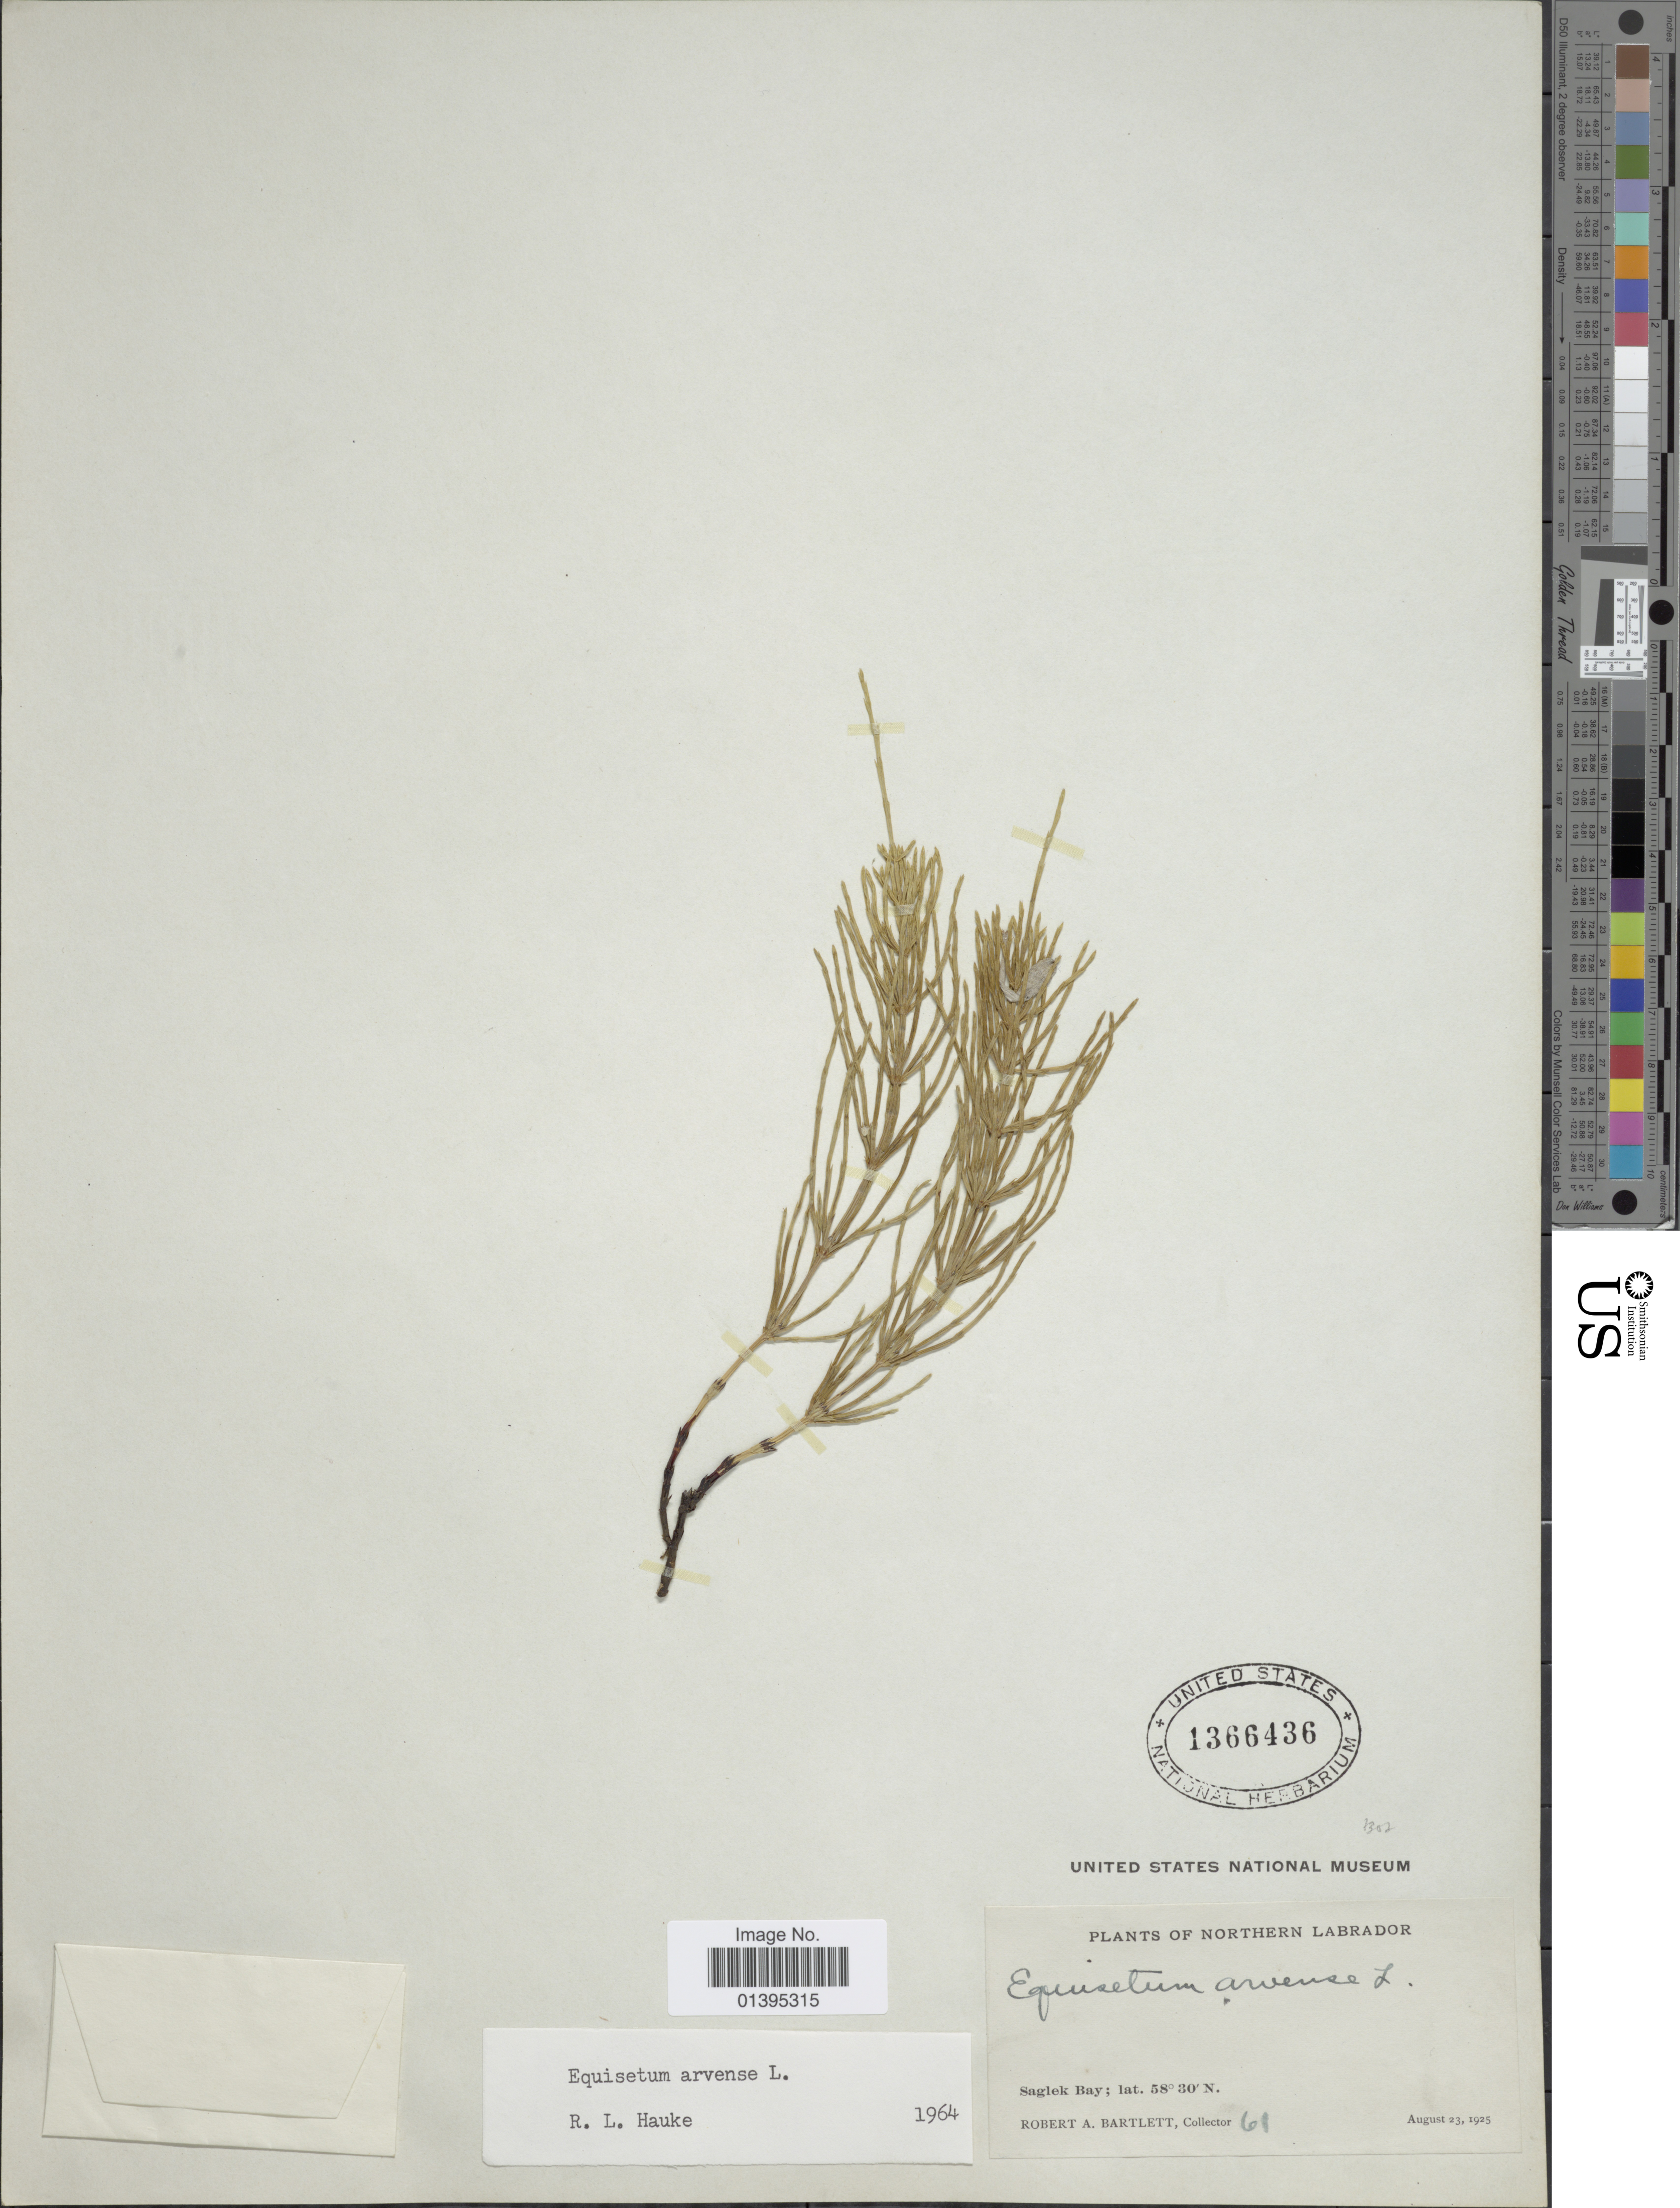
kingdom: Plantae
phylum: Tracheophyta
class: Polypodiopsida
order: Equisetales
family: Equisetaceae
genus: Equisetum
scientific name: Equisetum arvense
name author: L.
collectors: R. A. Bartlett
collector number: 61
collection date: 1925-08-23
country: Canada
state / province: Newfoundland and Labrador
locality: Northern Labrador, Saglek Bay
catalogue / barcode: US 1366436